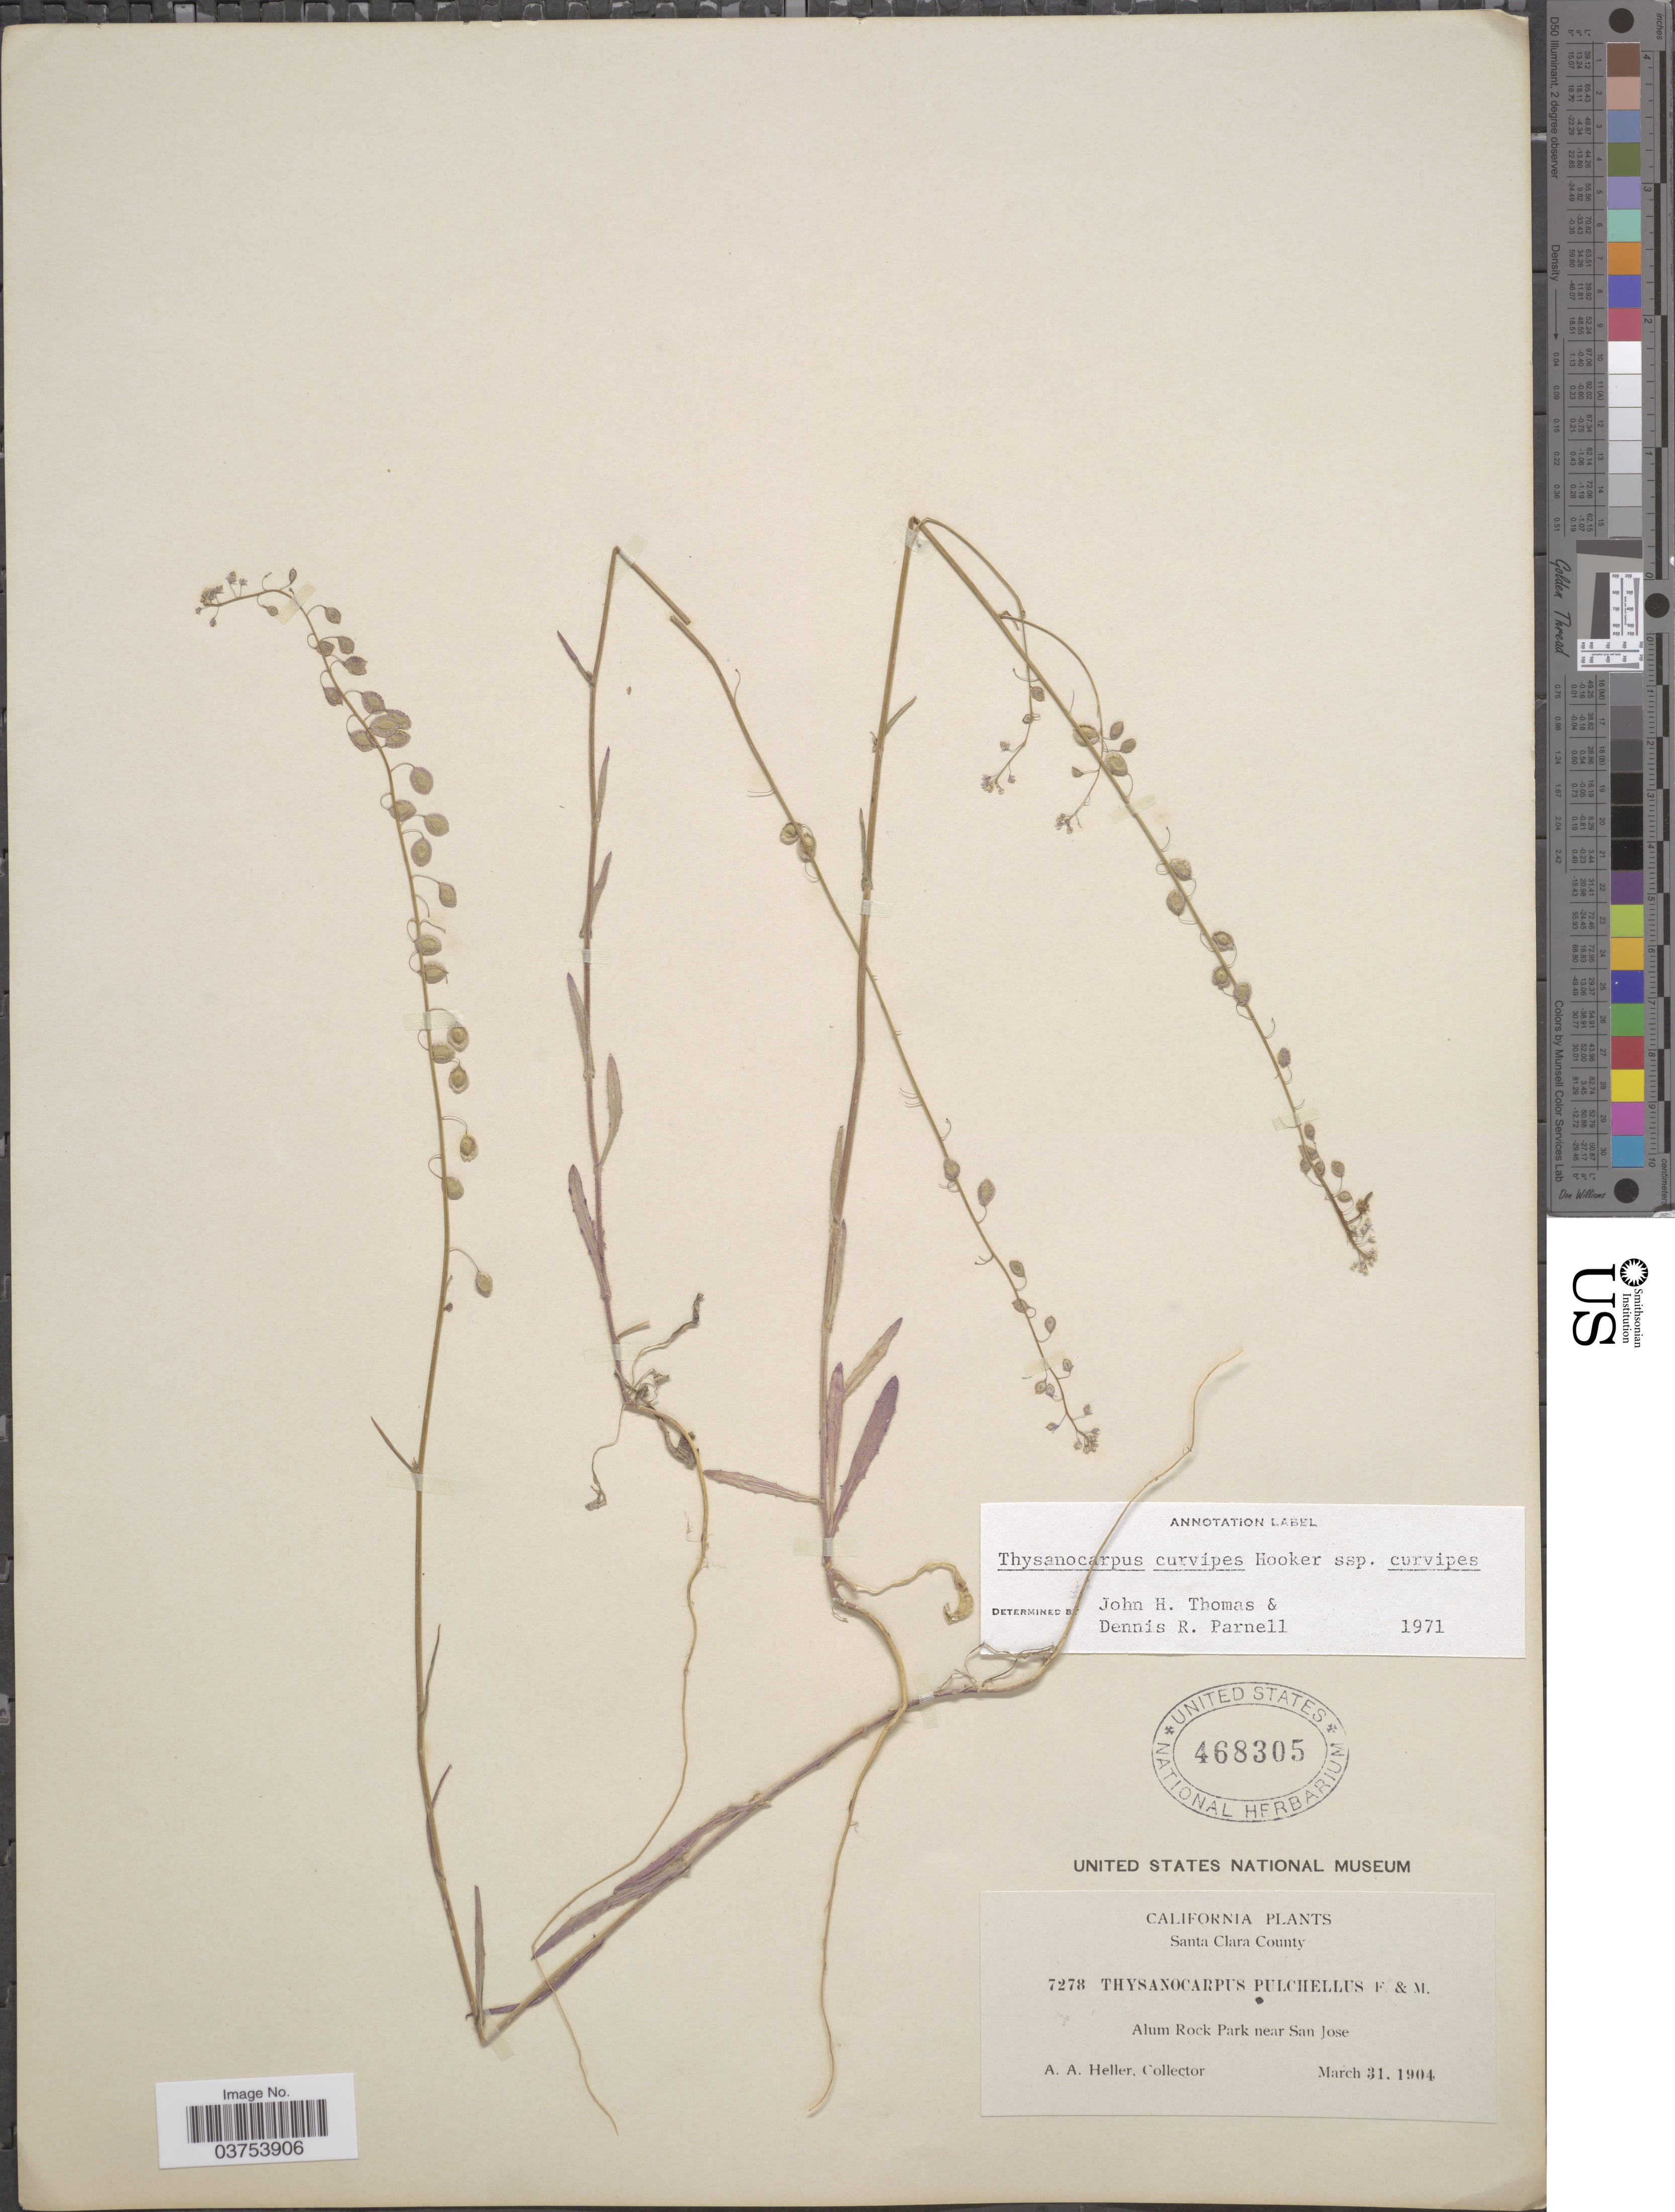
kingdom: Plantae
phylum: Tracheophyta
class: Magnoliopsida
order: Brassicales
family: Brassicaceae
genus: Thysanocarpus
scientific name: Thysanocarpus curvipes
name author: Hook.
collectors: A. A. Heller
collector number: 7278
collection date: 1904-03-31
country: United States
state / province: California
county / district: Santa Clara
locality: Santa Clara County. Alum Rock Park near San Jose.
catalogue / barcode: US 468305